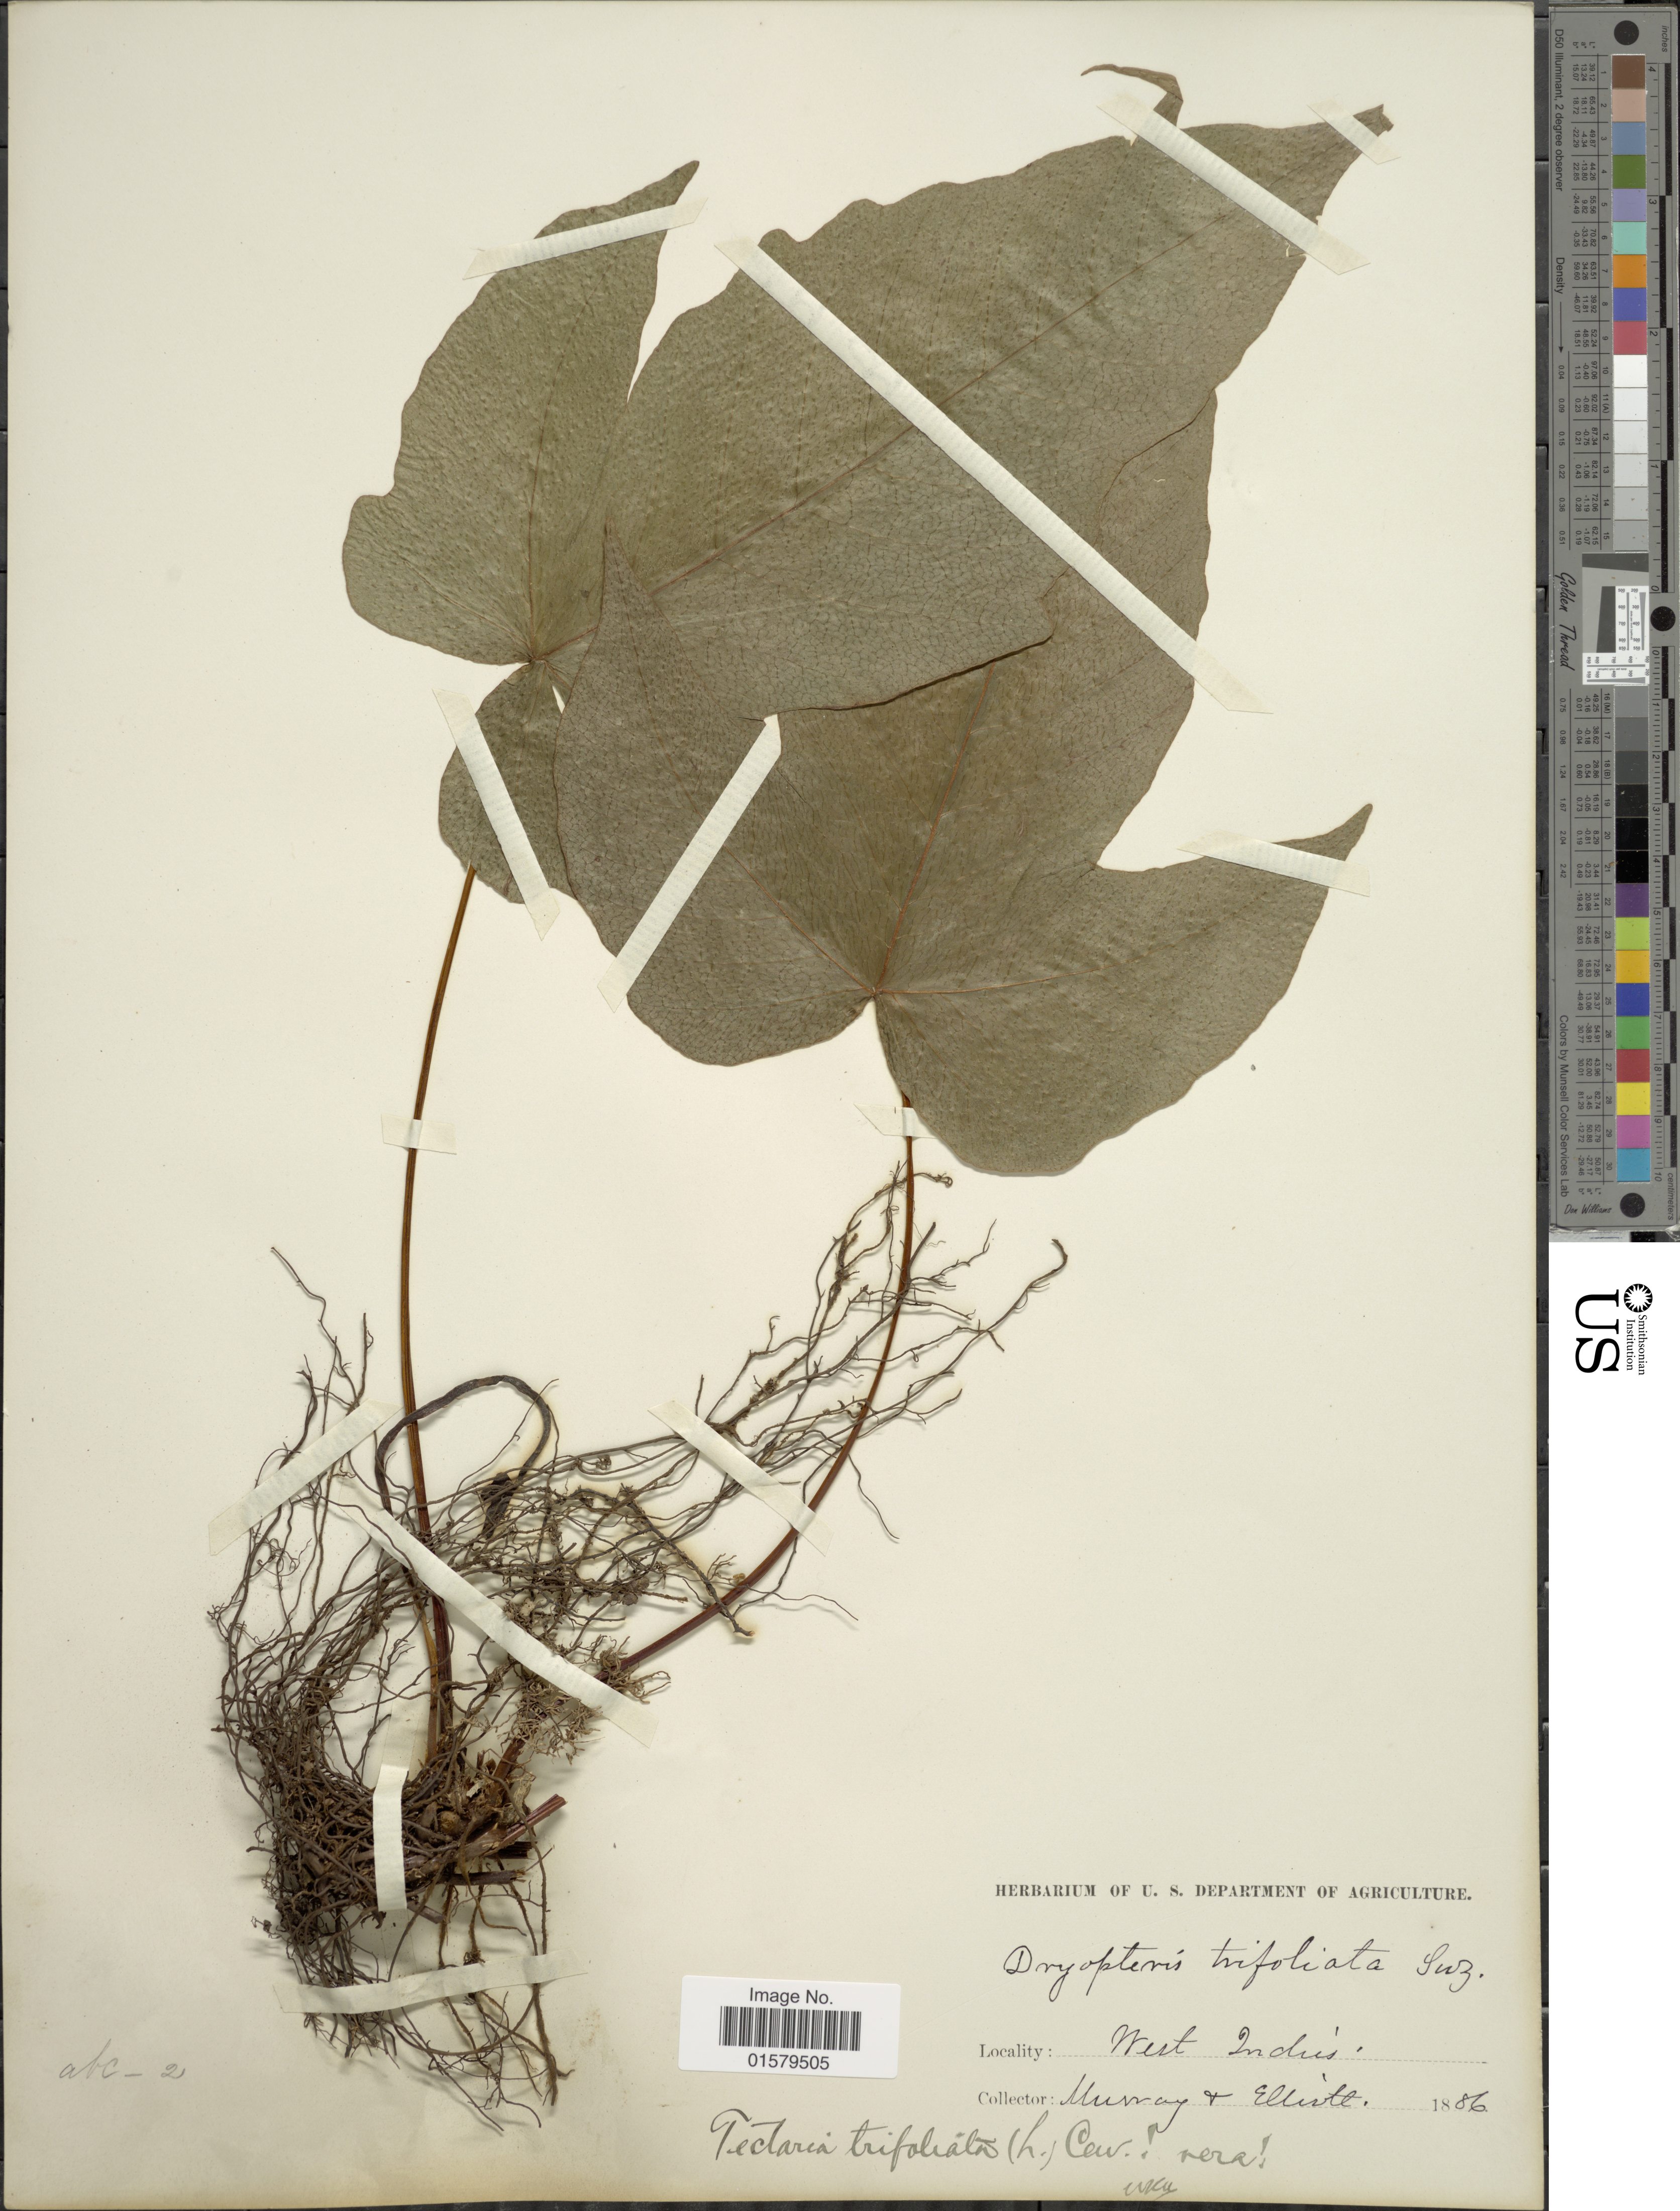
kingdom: Plantae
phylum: Tracheophyta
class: Polypodiopsida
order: Polypodiales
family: Tectariaceae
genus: Tectaria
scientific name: Tectaria trifoliata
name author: (L.) Cav.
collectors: Murray, -- & Elliott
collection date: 1886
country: Grenada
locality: West Indies